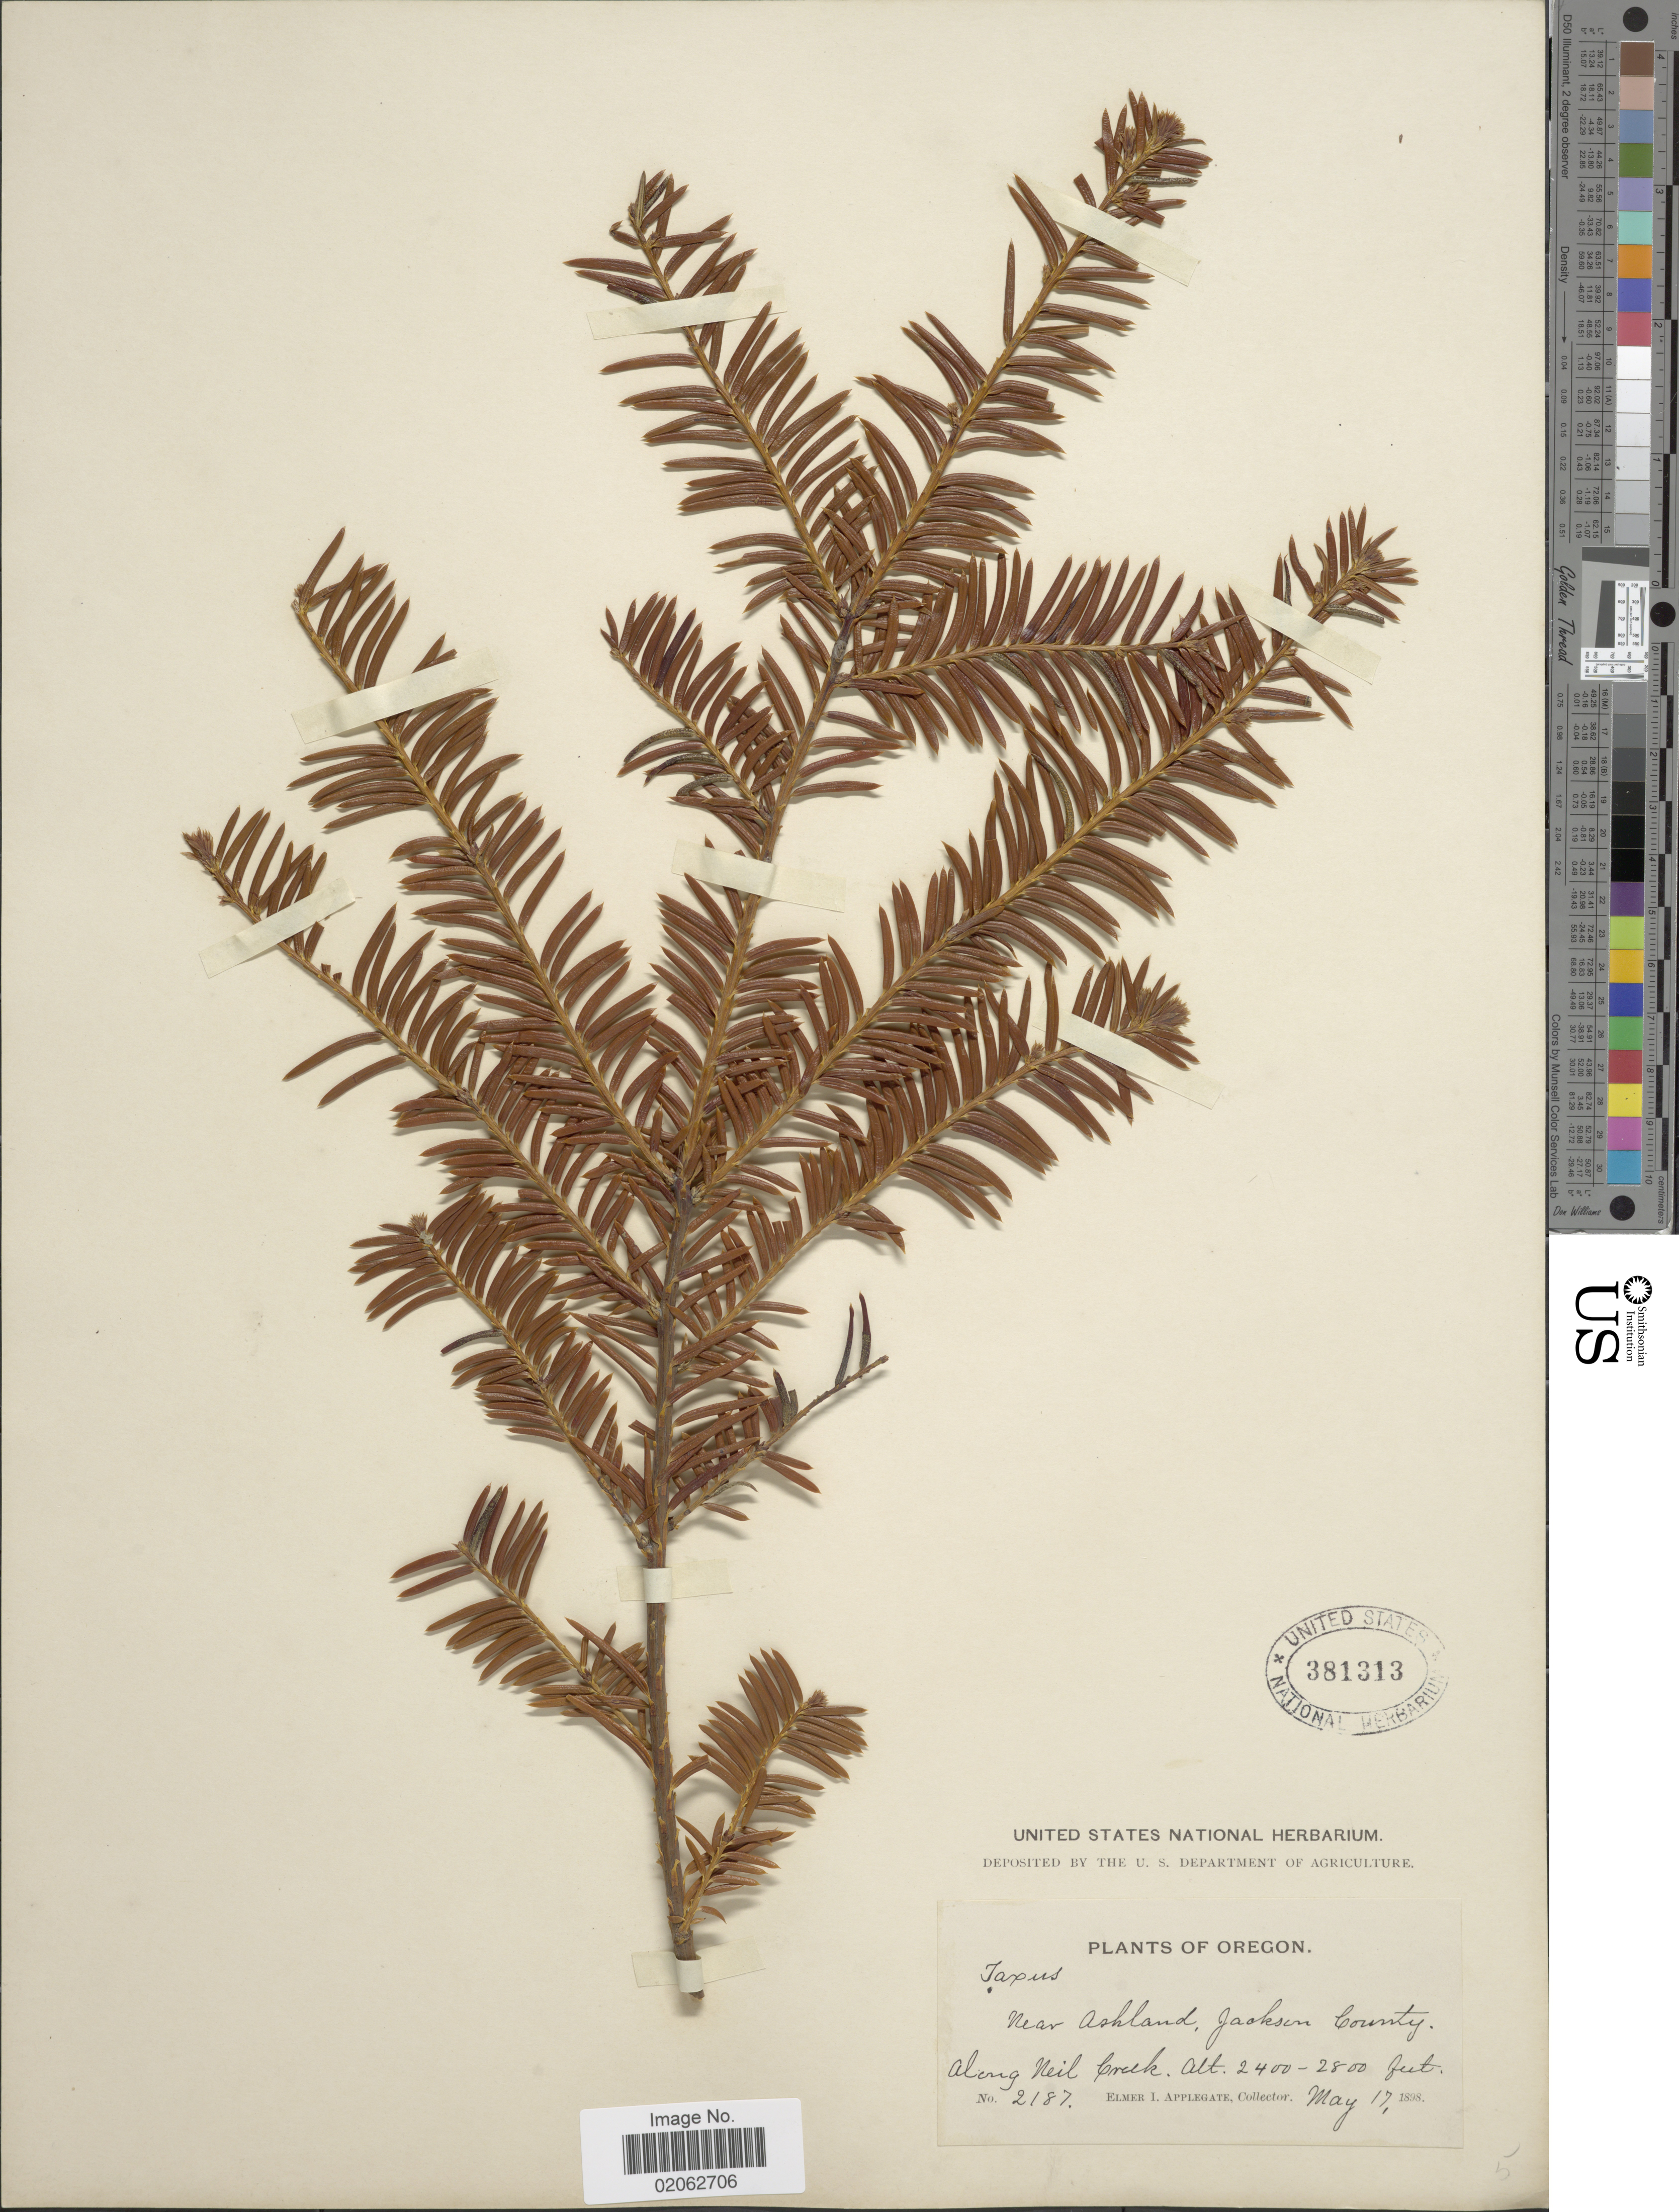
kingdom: Plantae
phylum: Tracheophyta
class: Pinopsida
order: Pinales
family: Taxaceae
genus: Taxus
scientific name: Taxus brevifolia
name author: Nutt.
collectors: E. I. Applegate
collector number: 2187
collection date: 1898-05-17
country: United States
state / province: Oregon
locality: Near Ashland, Jackson County, Along Neil Creek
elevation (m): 732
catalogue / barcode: US 381313